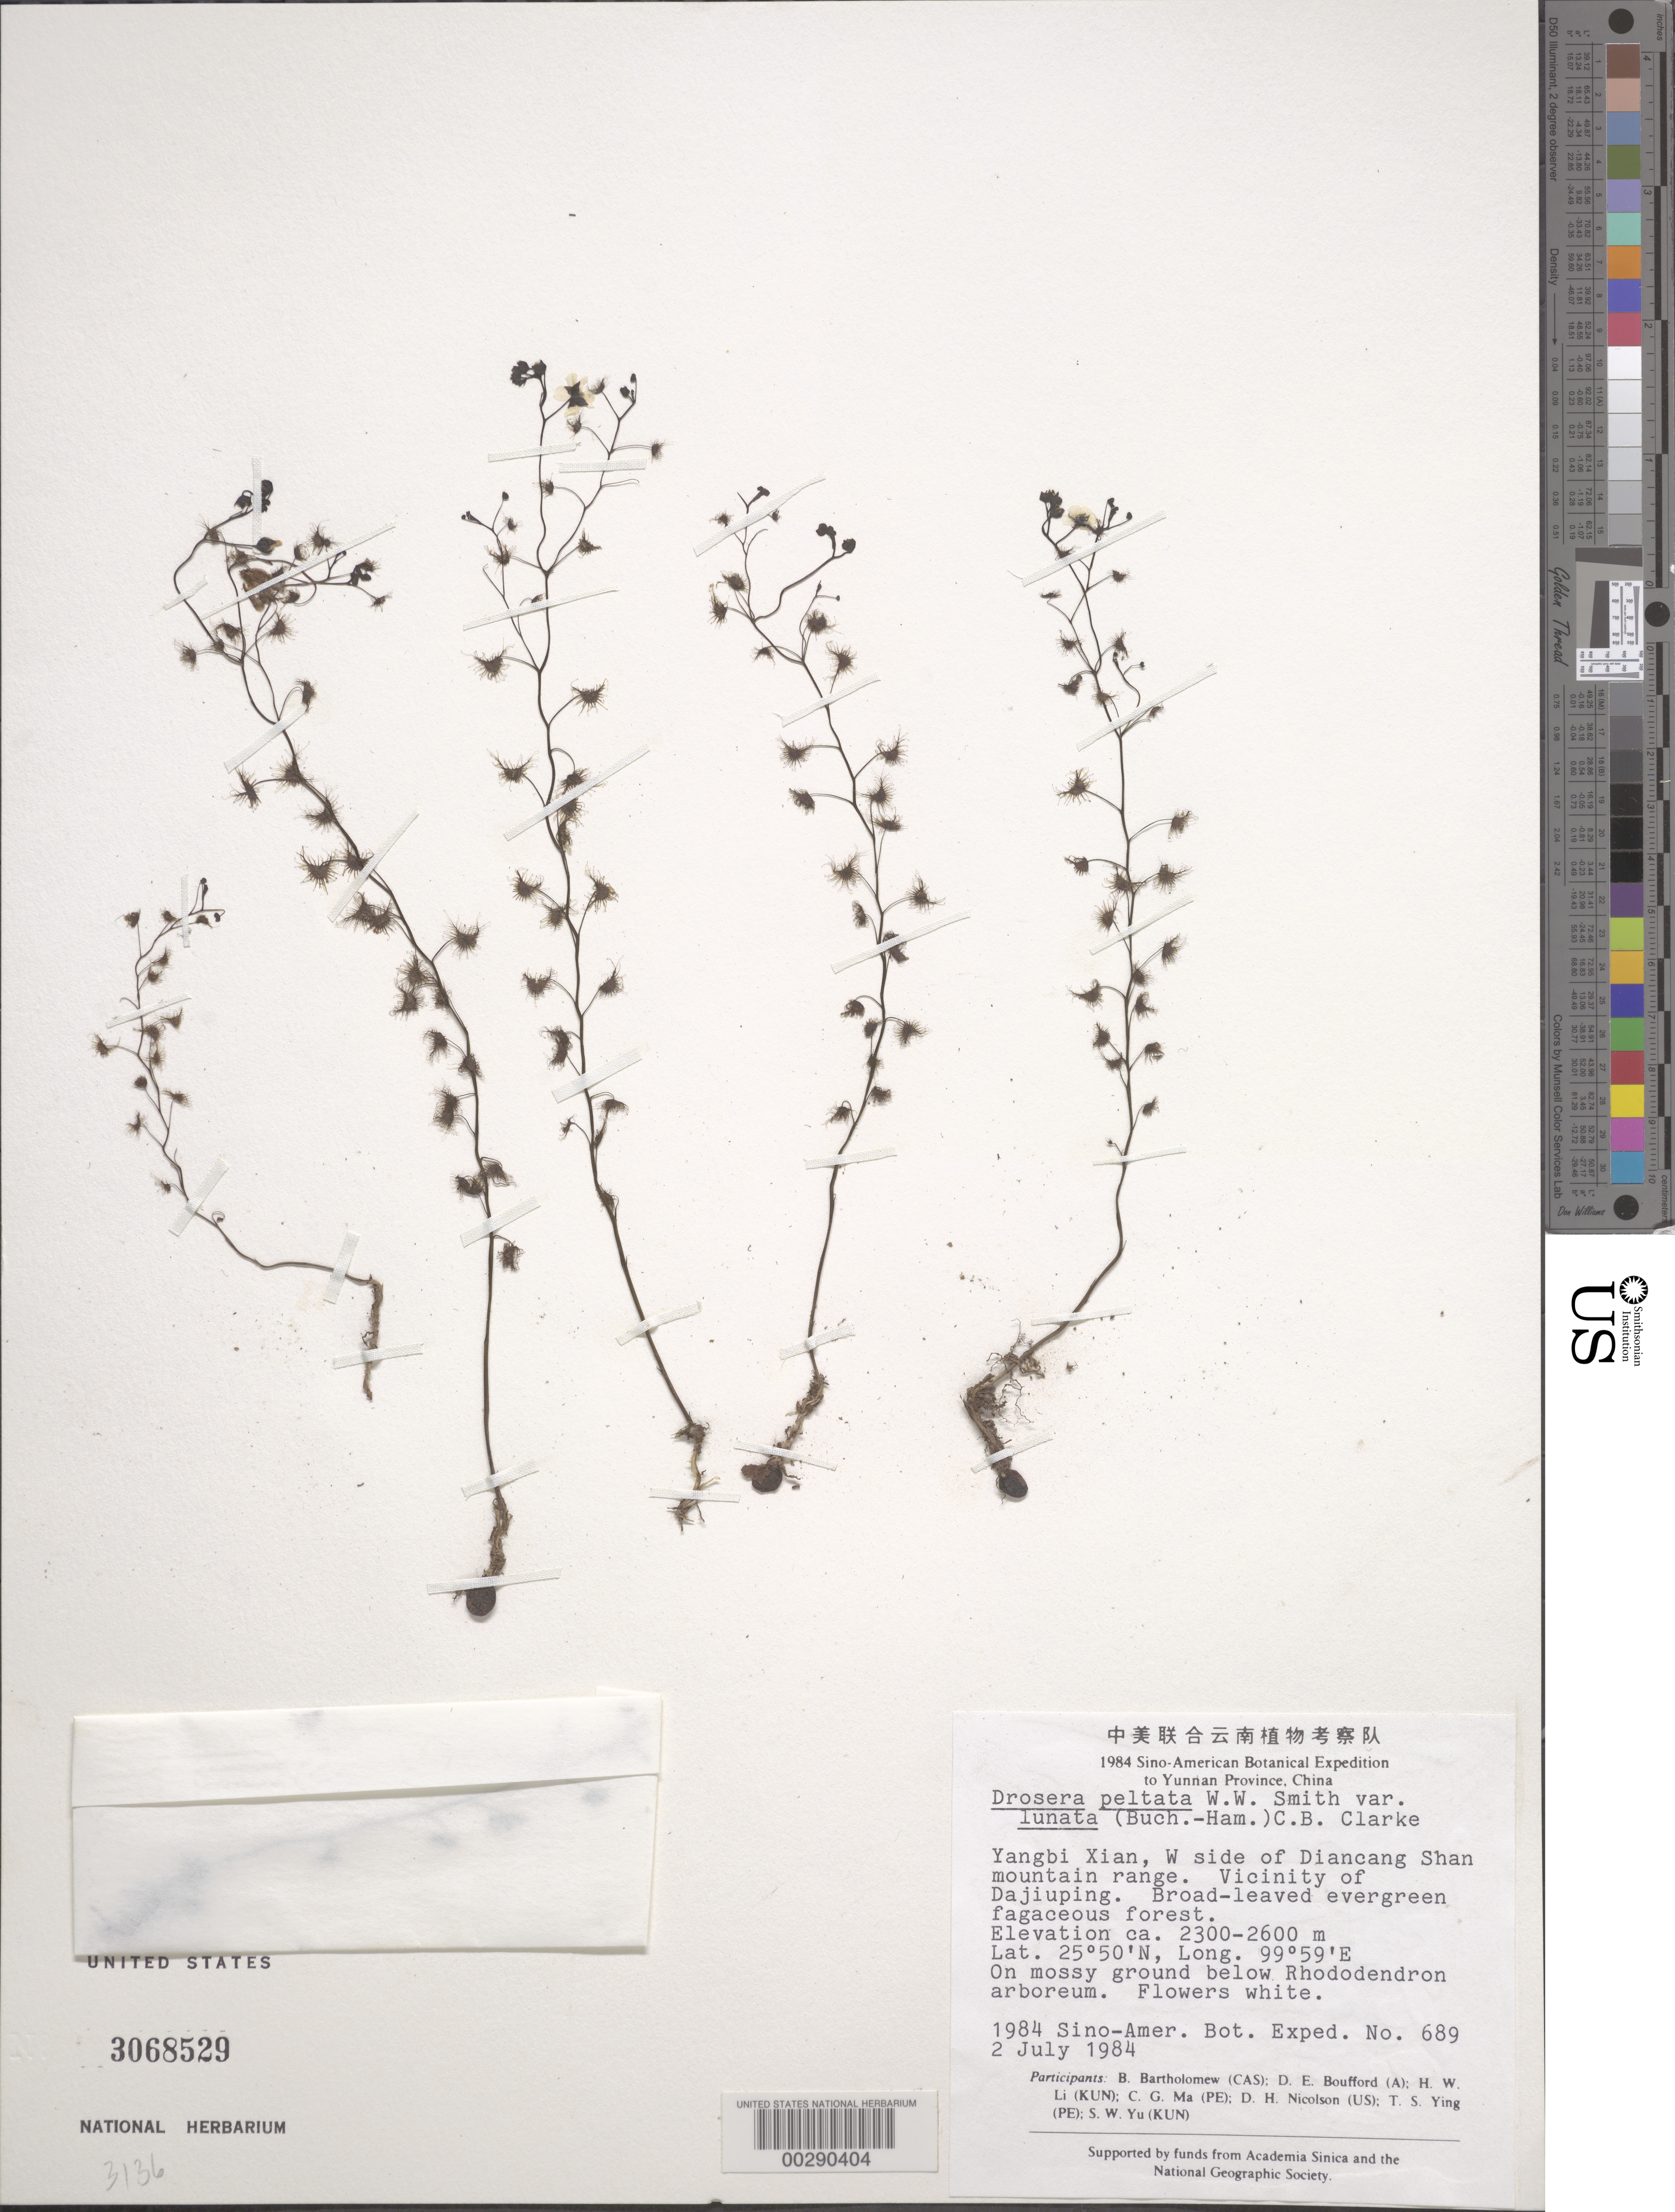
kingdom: Plantae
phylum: Tracheophyta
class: Magnoliopsida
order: Caryophyllales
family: Droseraceae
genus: Drosera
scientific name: Drosera peltata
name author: Sm. ex Willd.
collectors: B. M. Bartholomew, D. E. Boufford, D. H. Nicolson & T. Ying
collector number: Sino-amer. Bot. Exped. 689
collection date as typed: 02 Jul 1984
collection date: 1984-07-02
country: China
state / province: Yunnan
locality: Yangbi Xian, W side of Diancang Shan mtn range. Vicinity of Dajuiping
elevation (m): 2300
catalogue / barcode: US 3068529